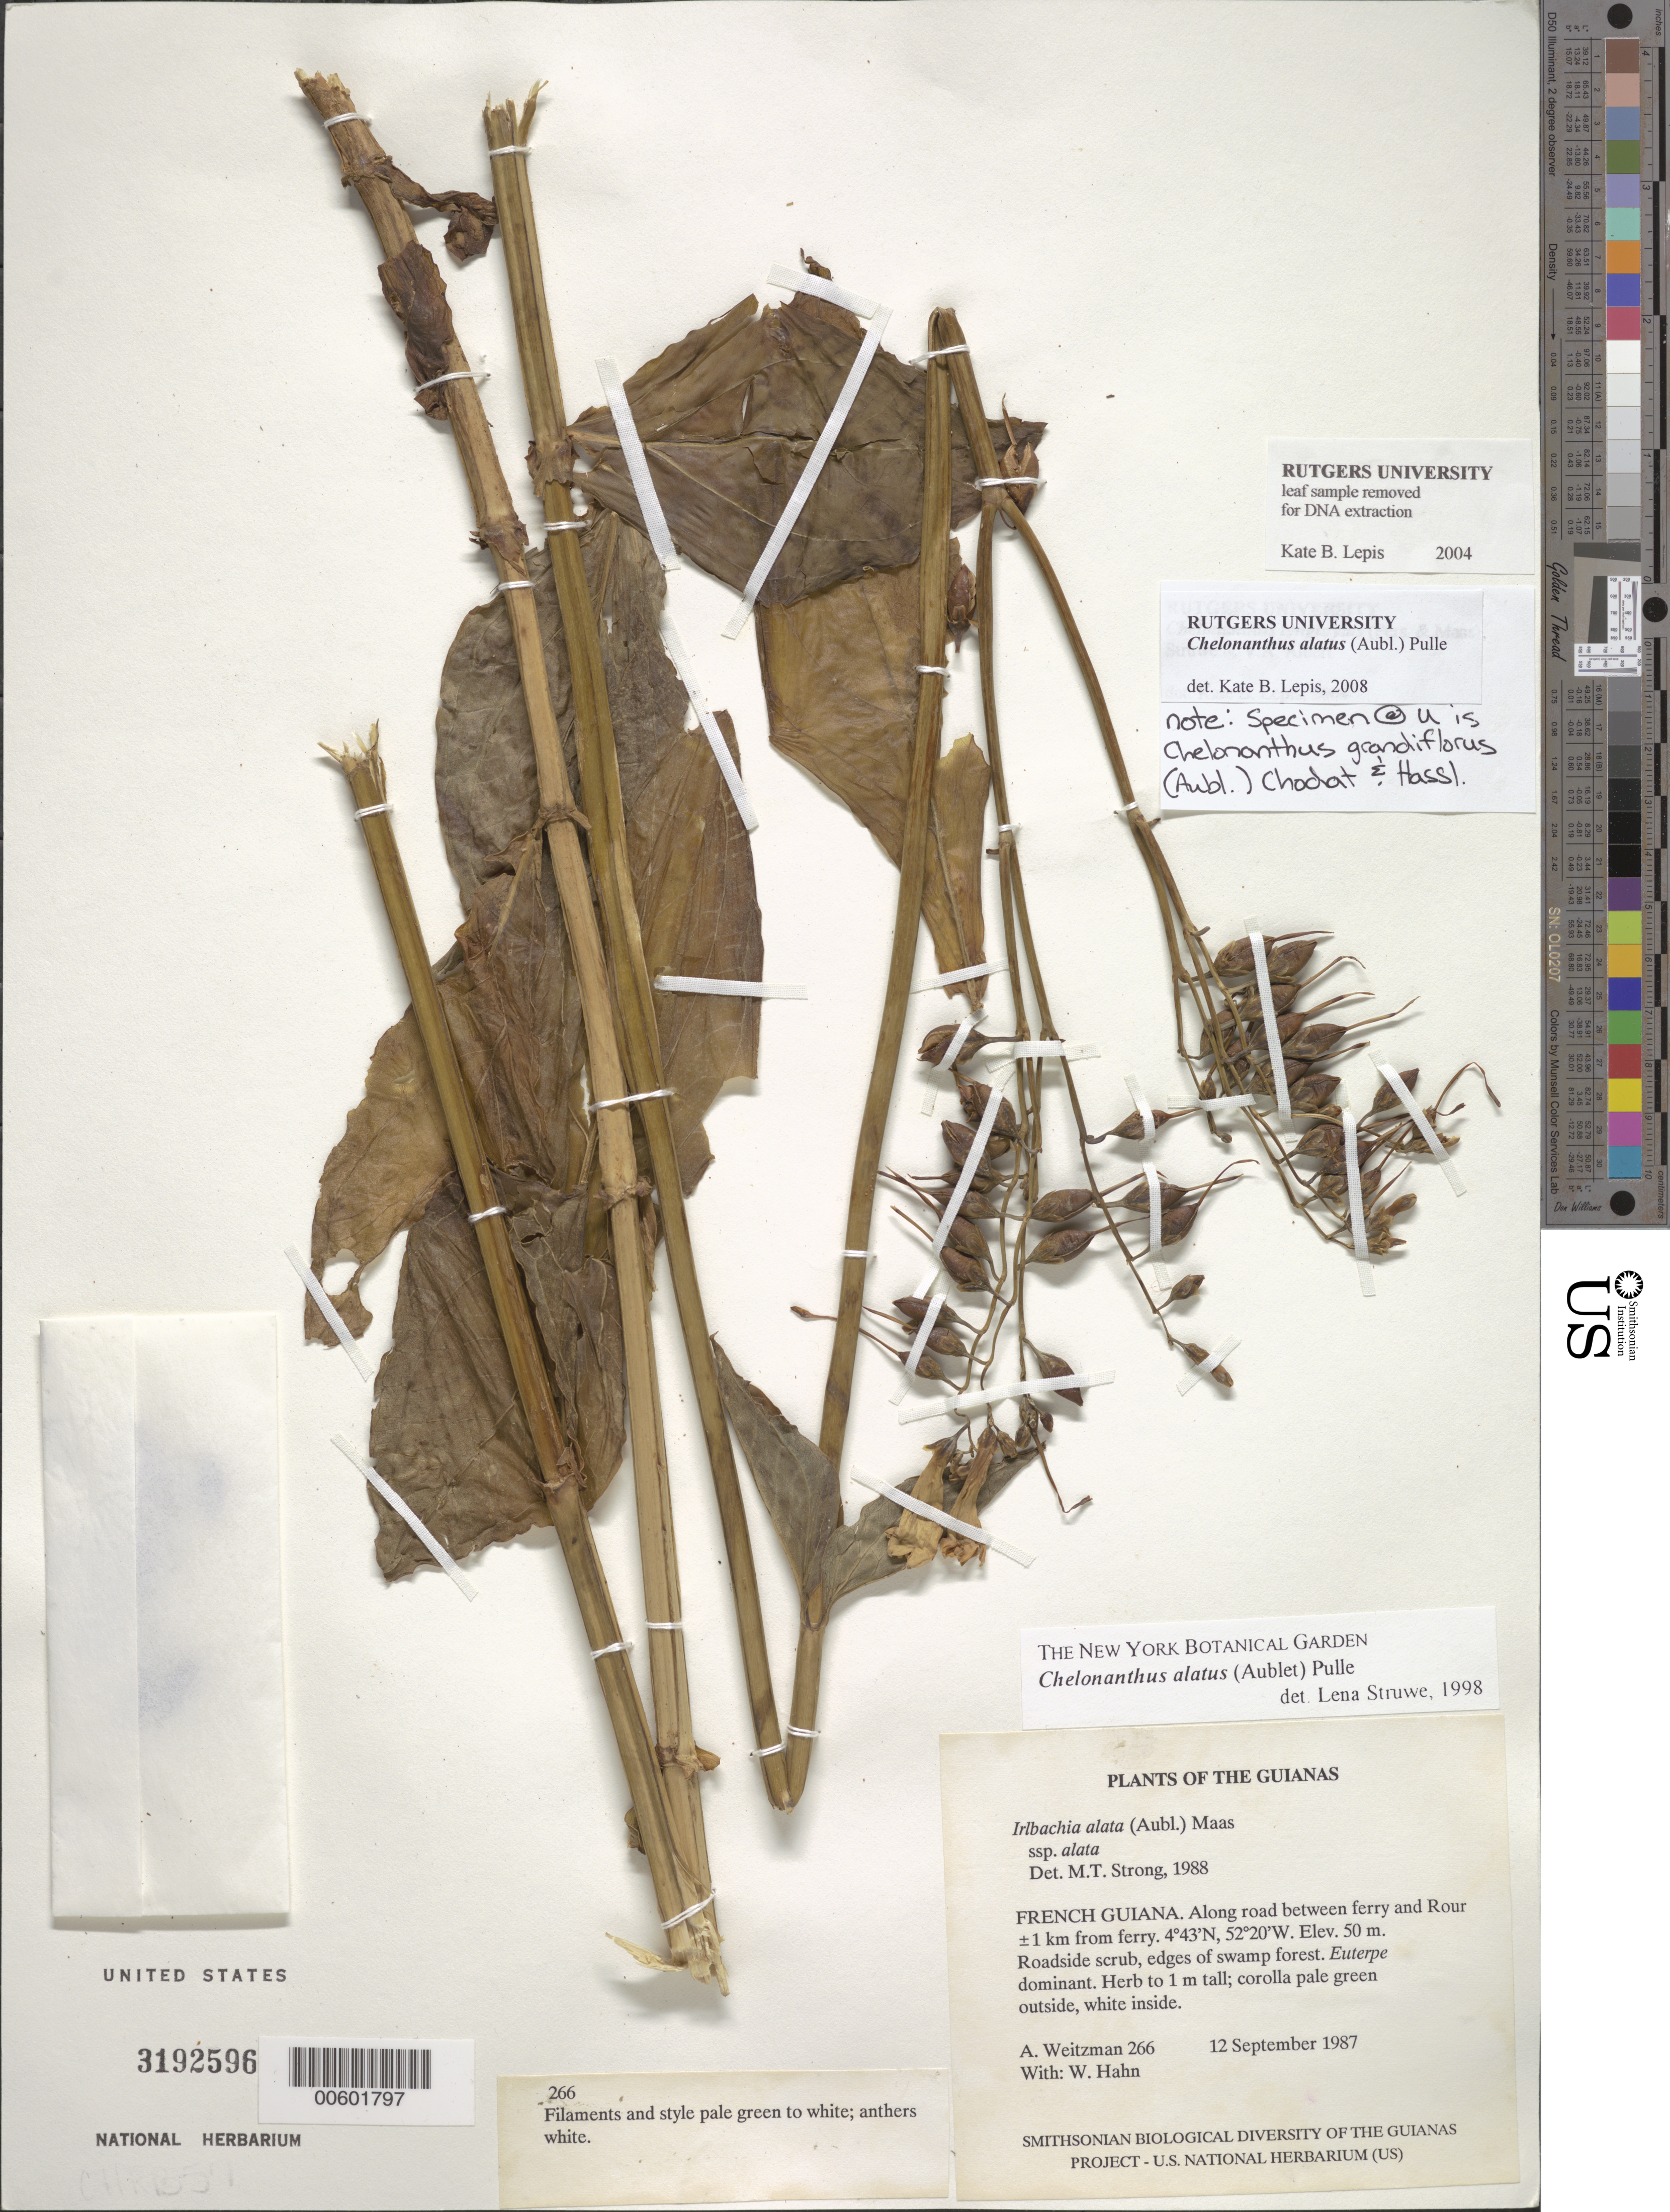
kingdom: Plantae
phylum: Tracheophyta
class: Magnoliopsida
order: Gentianales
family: Gentianaceae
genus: Irlbachia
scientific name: Irlbachia alata subsp. alata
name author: (Aubl.) Maas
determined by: Strong, M. T., (US), Smithsonian Institution - National Museum of Natural History (UNITED STATES)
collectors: A. L. Weitzman & W. Hahn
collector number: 266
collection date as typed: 12 September 1987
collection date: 1987-09-12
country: French Guiana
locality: Along road between ferry and Roura, ±1 km from ferry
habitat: Roadside scrub, edges of Swamp forestEuterpe dominant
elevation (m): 50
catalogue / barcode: US 3192596